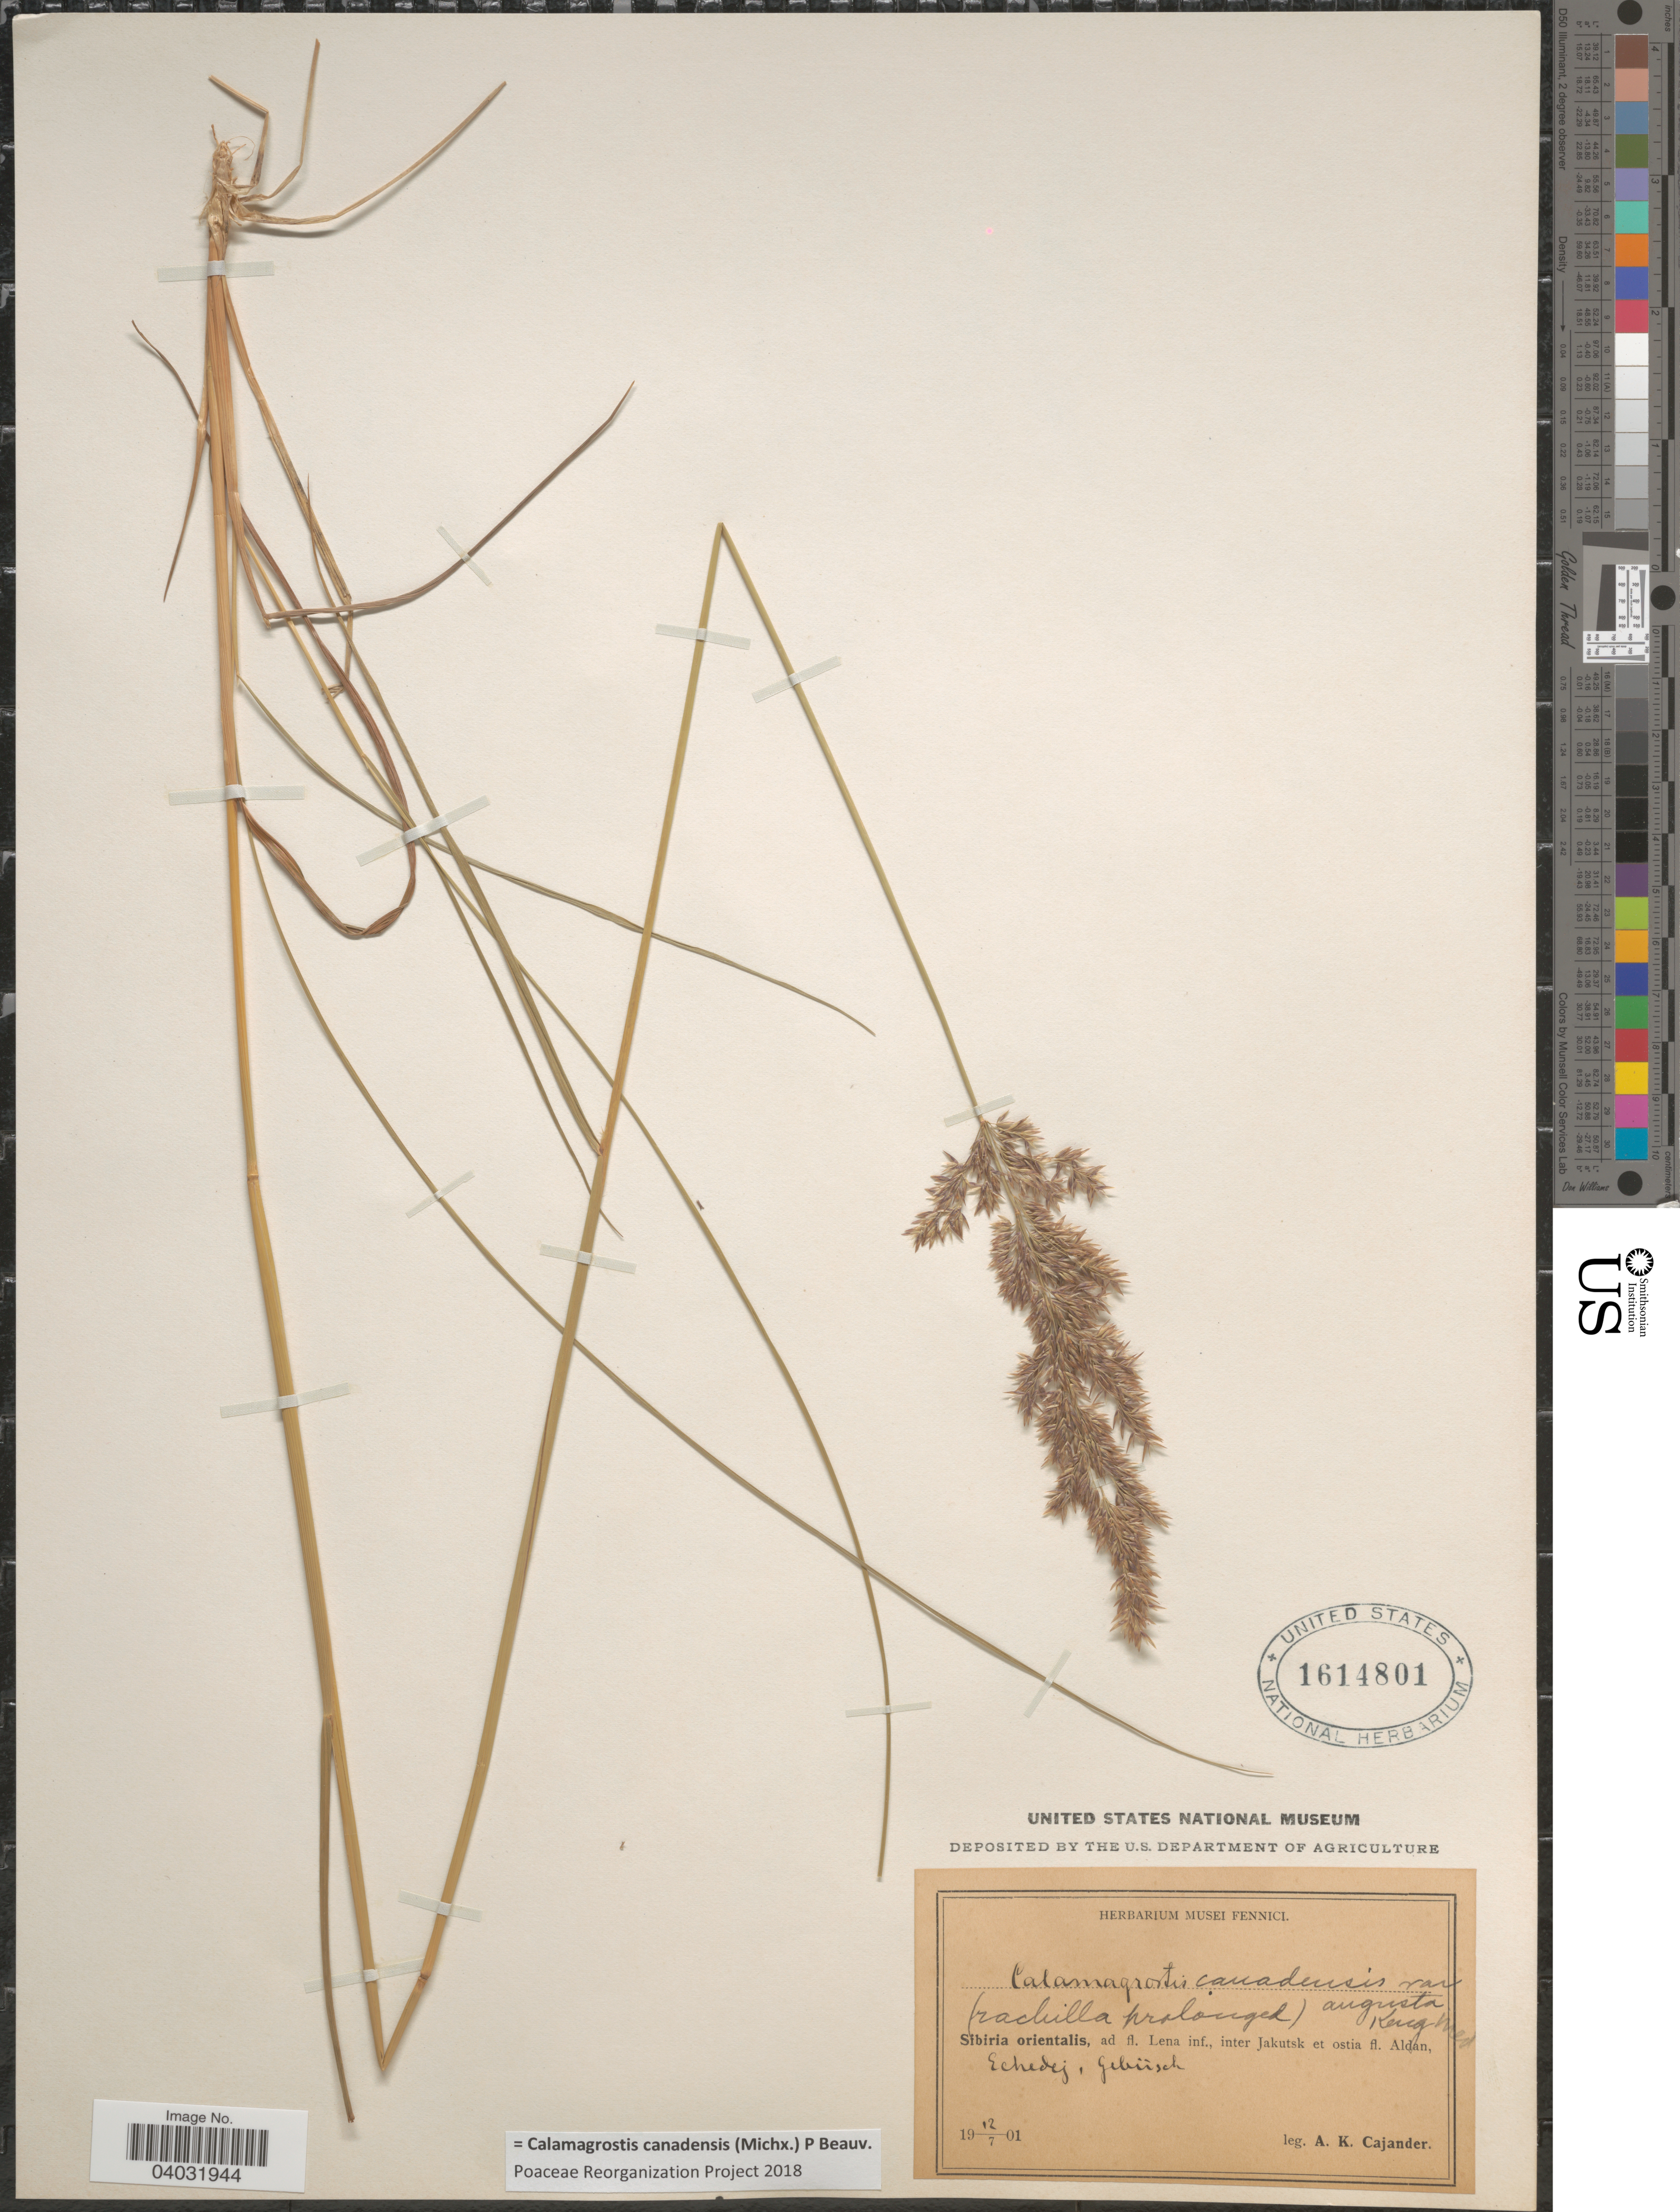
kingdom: Plantae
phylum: Tracheophyta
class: Liliopsida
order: Poales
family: Poaceae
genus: Calamagrostis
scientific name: Calamagrostis canadensis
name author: (Michx.) P. Beauv.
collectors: A. Cajander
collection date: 1901-07-12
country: Russian Federation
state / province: Sakha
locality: Sibiria orientalis, ad fl. Lena inf., inter Jakutsk et ostia fl. Aldan, Echedej, Gebüsch.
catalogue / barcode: US 1614801